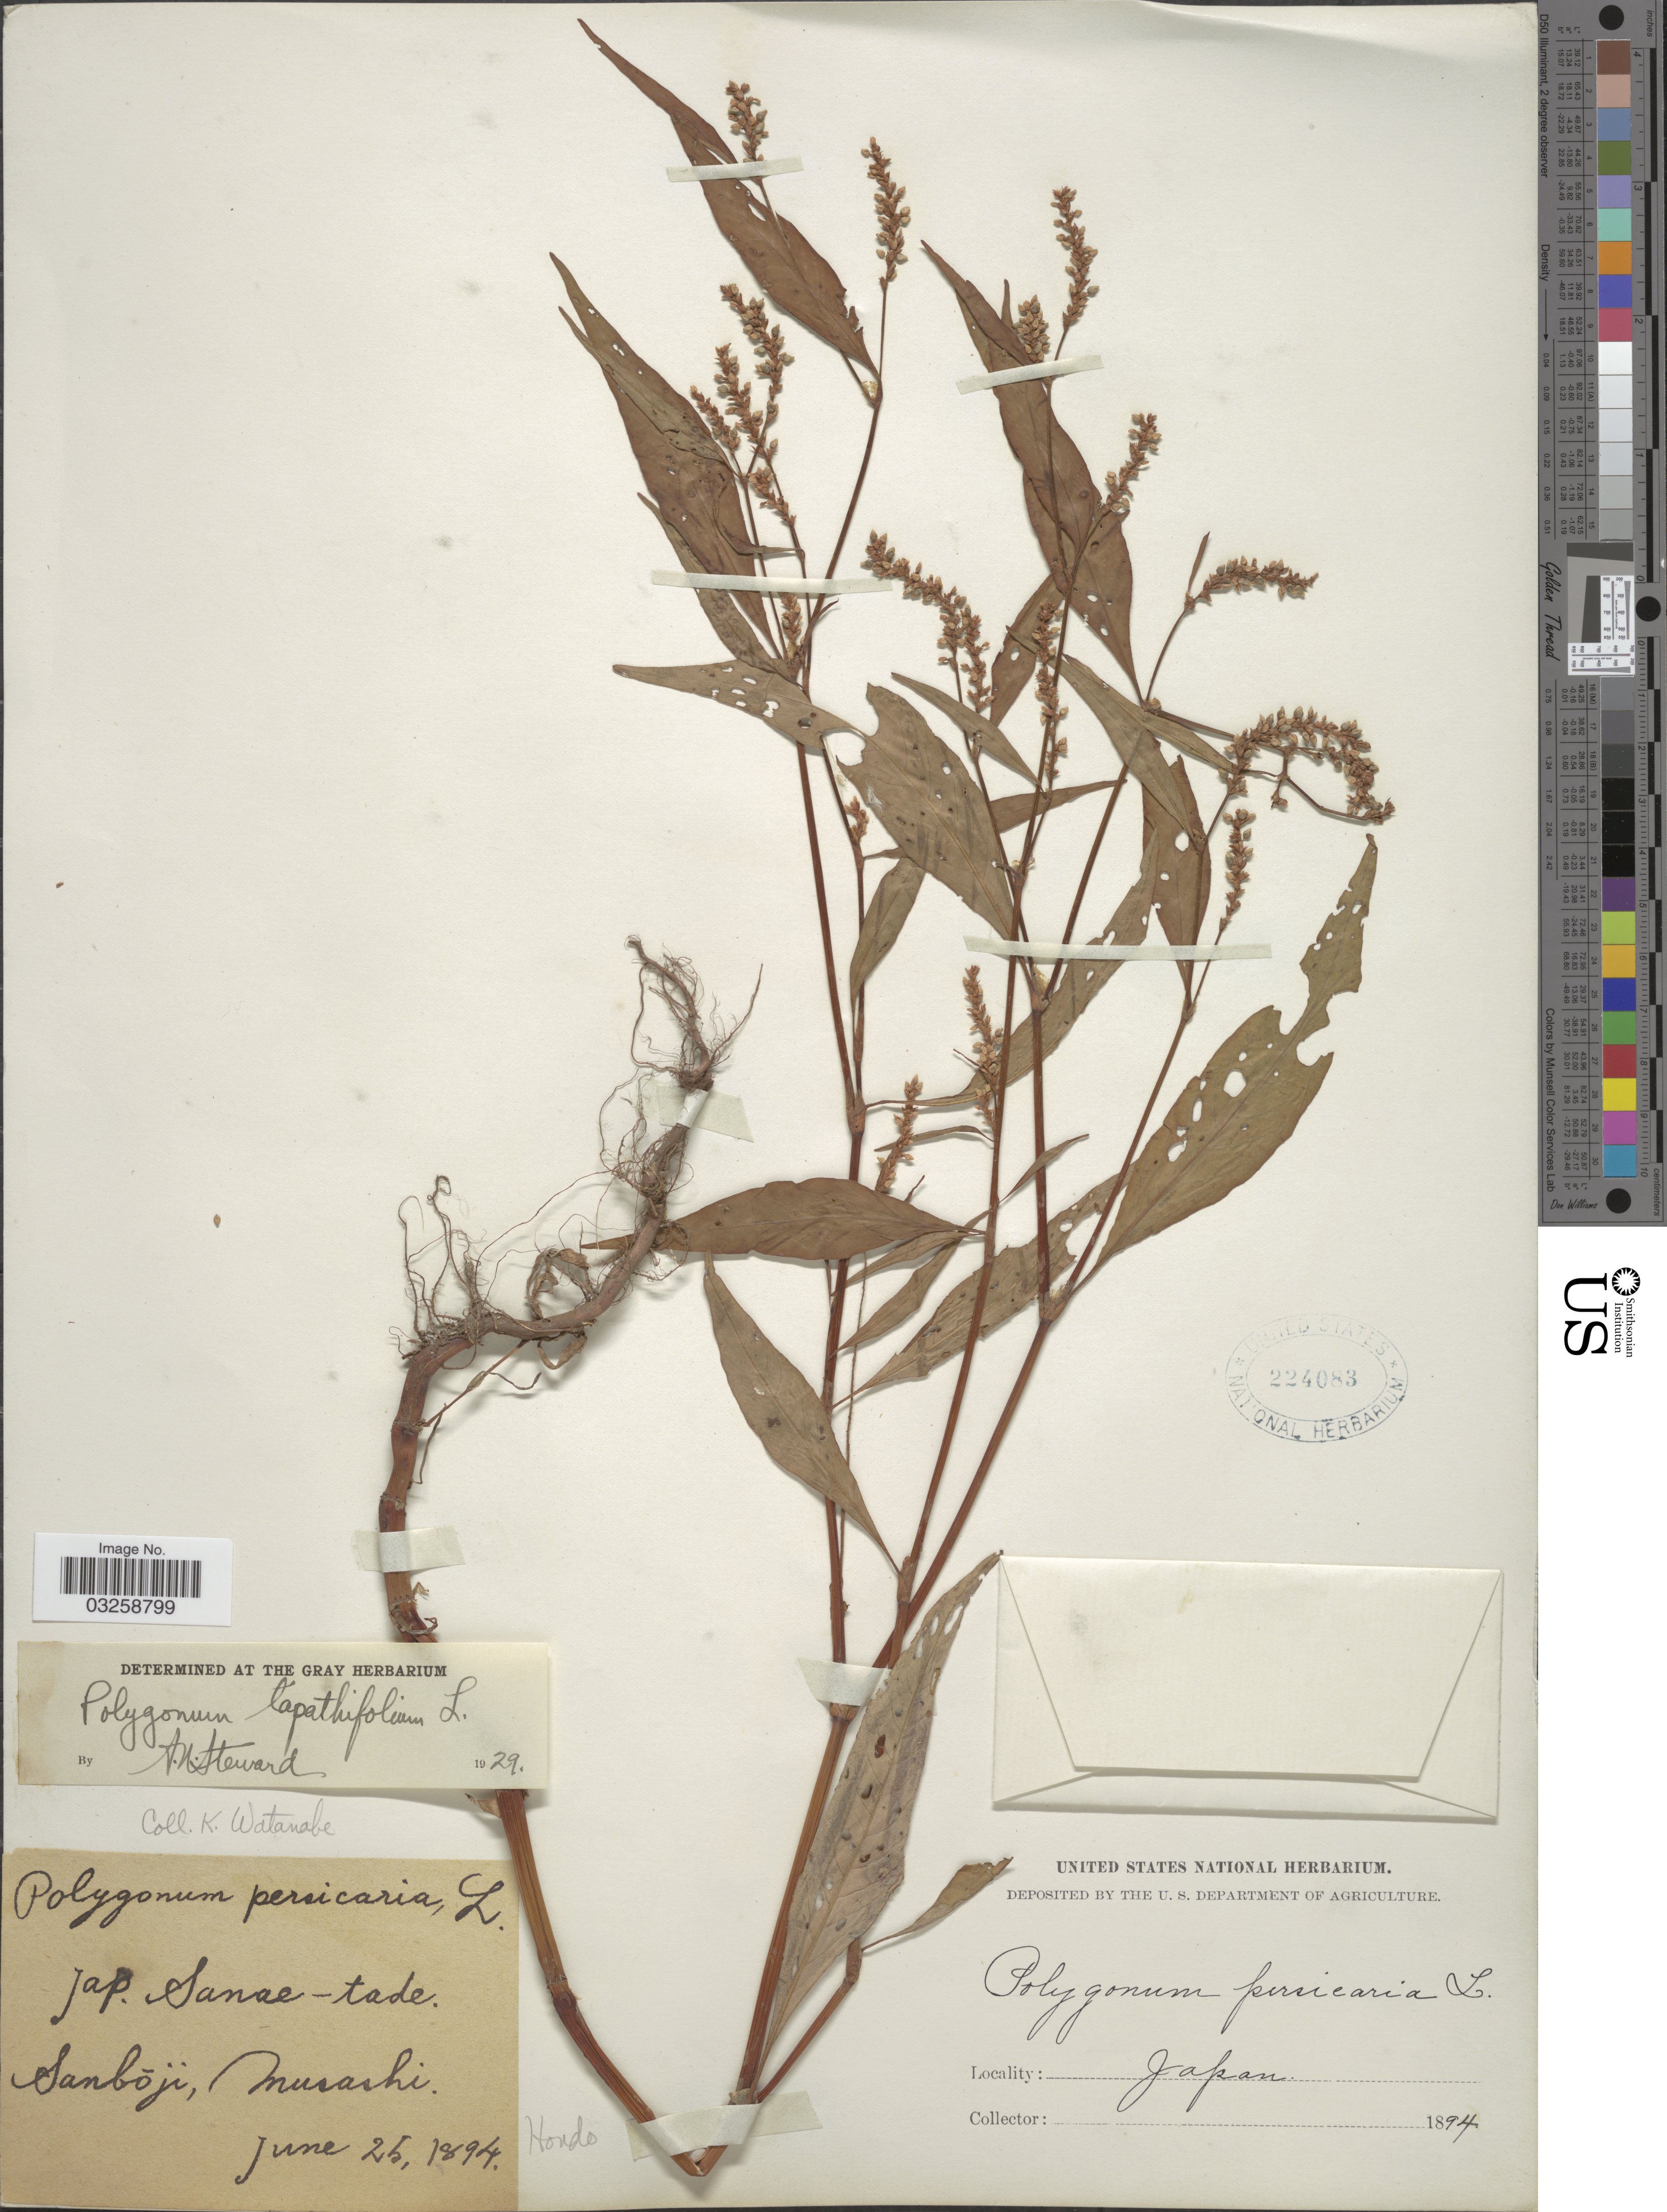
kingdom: Plantae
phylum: Tracheophyta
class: Magnoliopsida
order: Caryophyllales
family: Polygonaceae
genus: Polygonum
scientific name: Polygonum lapathifolium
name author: L.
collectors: K. Watanabe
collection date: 1894-06-25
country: Japan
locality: Sanboji, Musashi. Hondo.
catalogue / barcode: US 224083